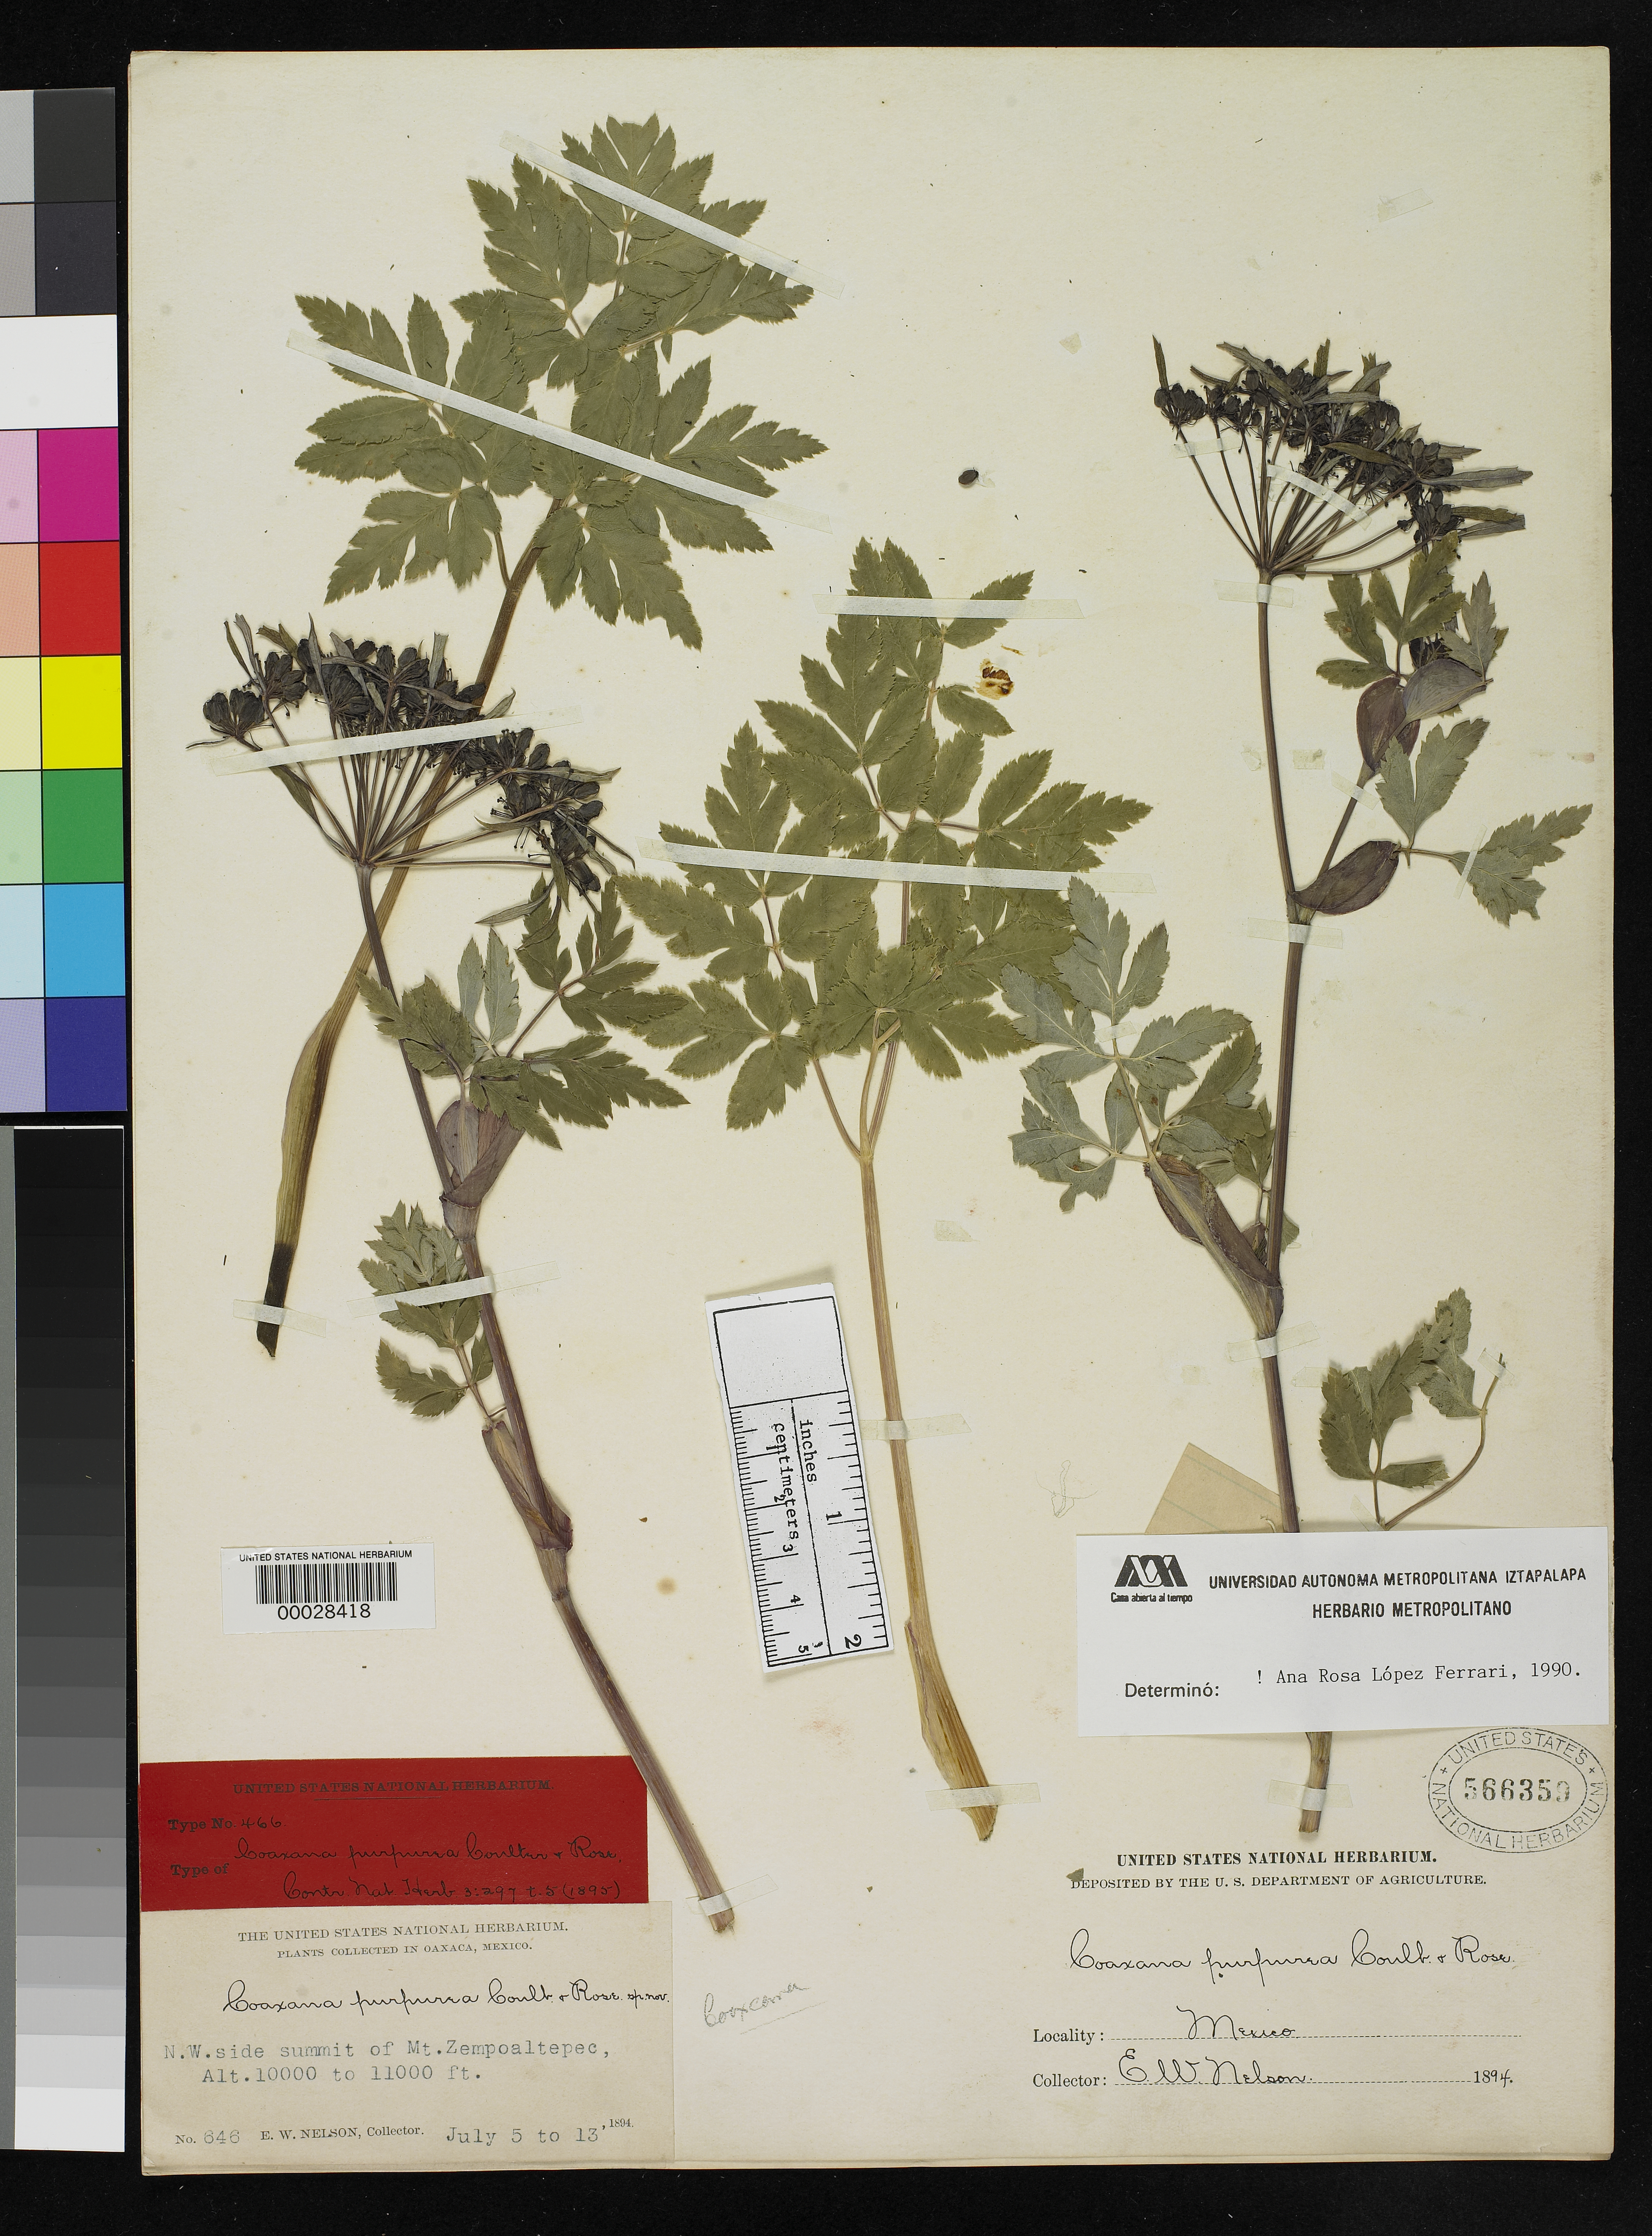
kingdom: Plantae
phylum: Tracheophyta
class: Magnoliopsida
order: Apiales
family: Apiaceae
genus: Coaxana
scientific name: Coaxana purpurea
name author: J.M. Coult.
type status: Type Collection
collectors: E. W. Nelson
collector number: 646.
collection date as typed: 05 Jul 1894 to 13 Jul 1894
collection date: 1894-07-05/1894-07-13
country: Mexico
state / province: Oaxaca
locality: NW side of Mt. Zempoaltepec.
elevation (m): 3048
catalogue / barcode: US 566359